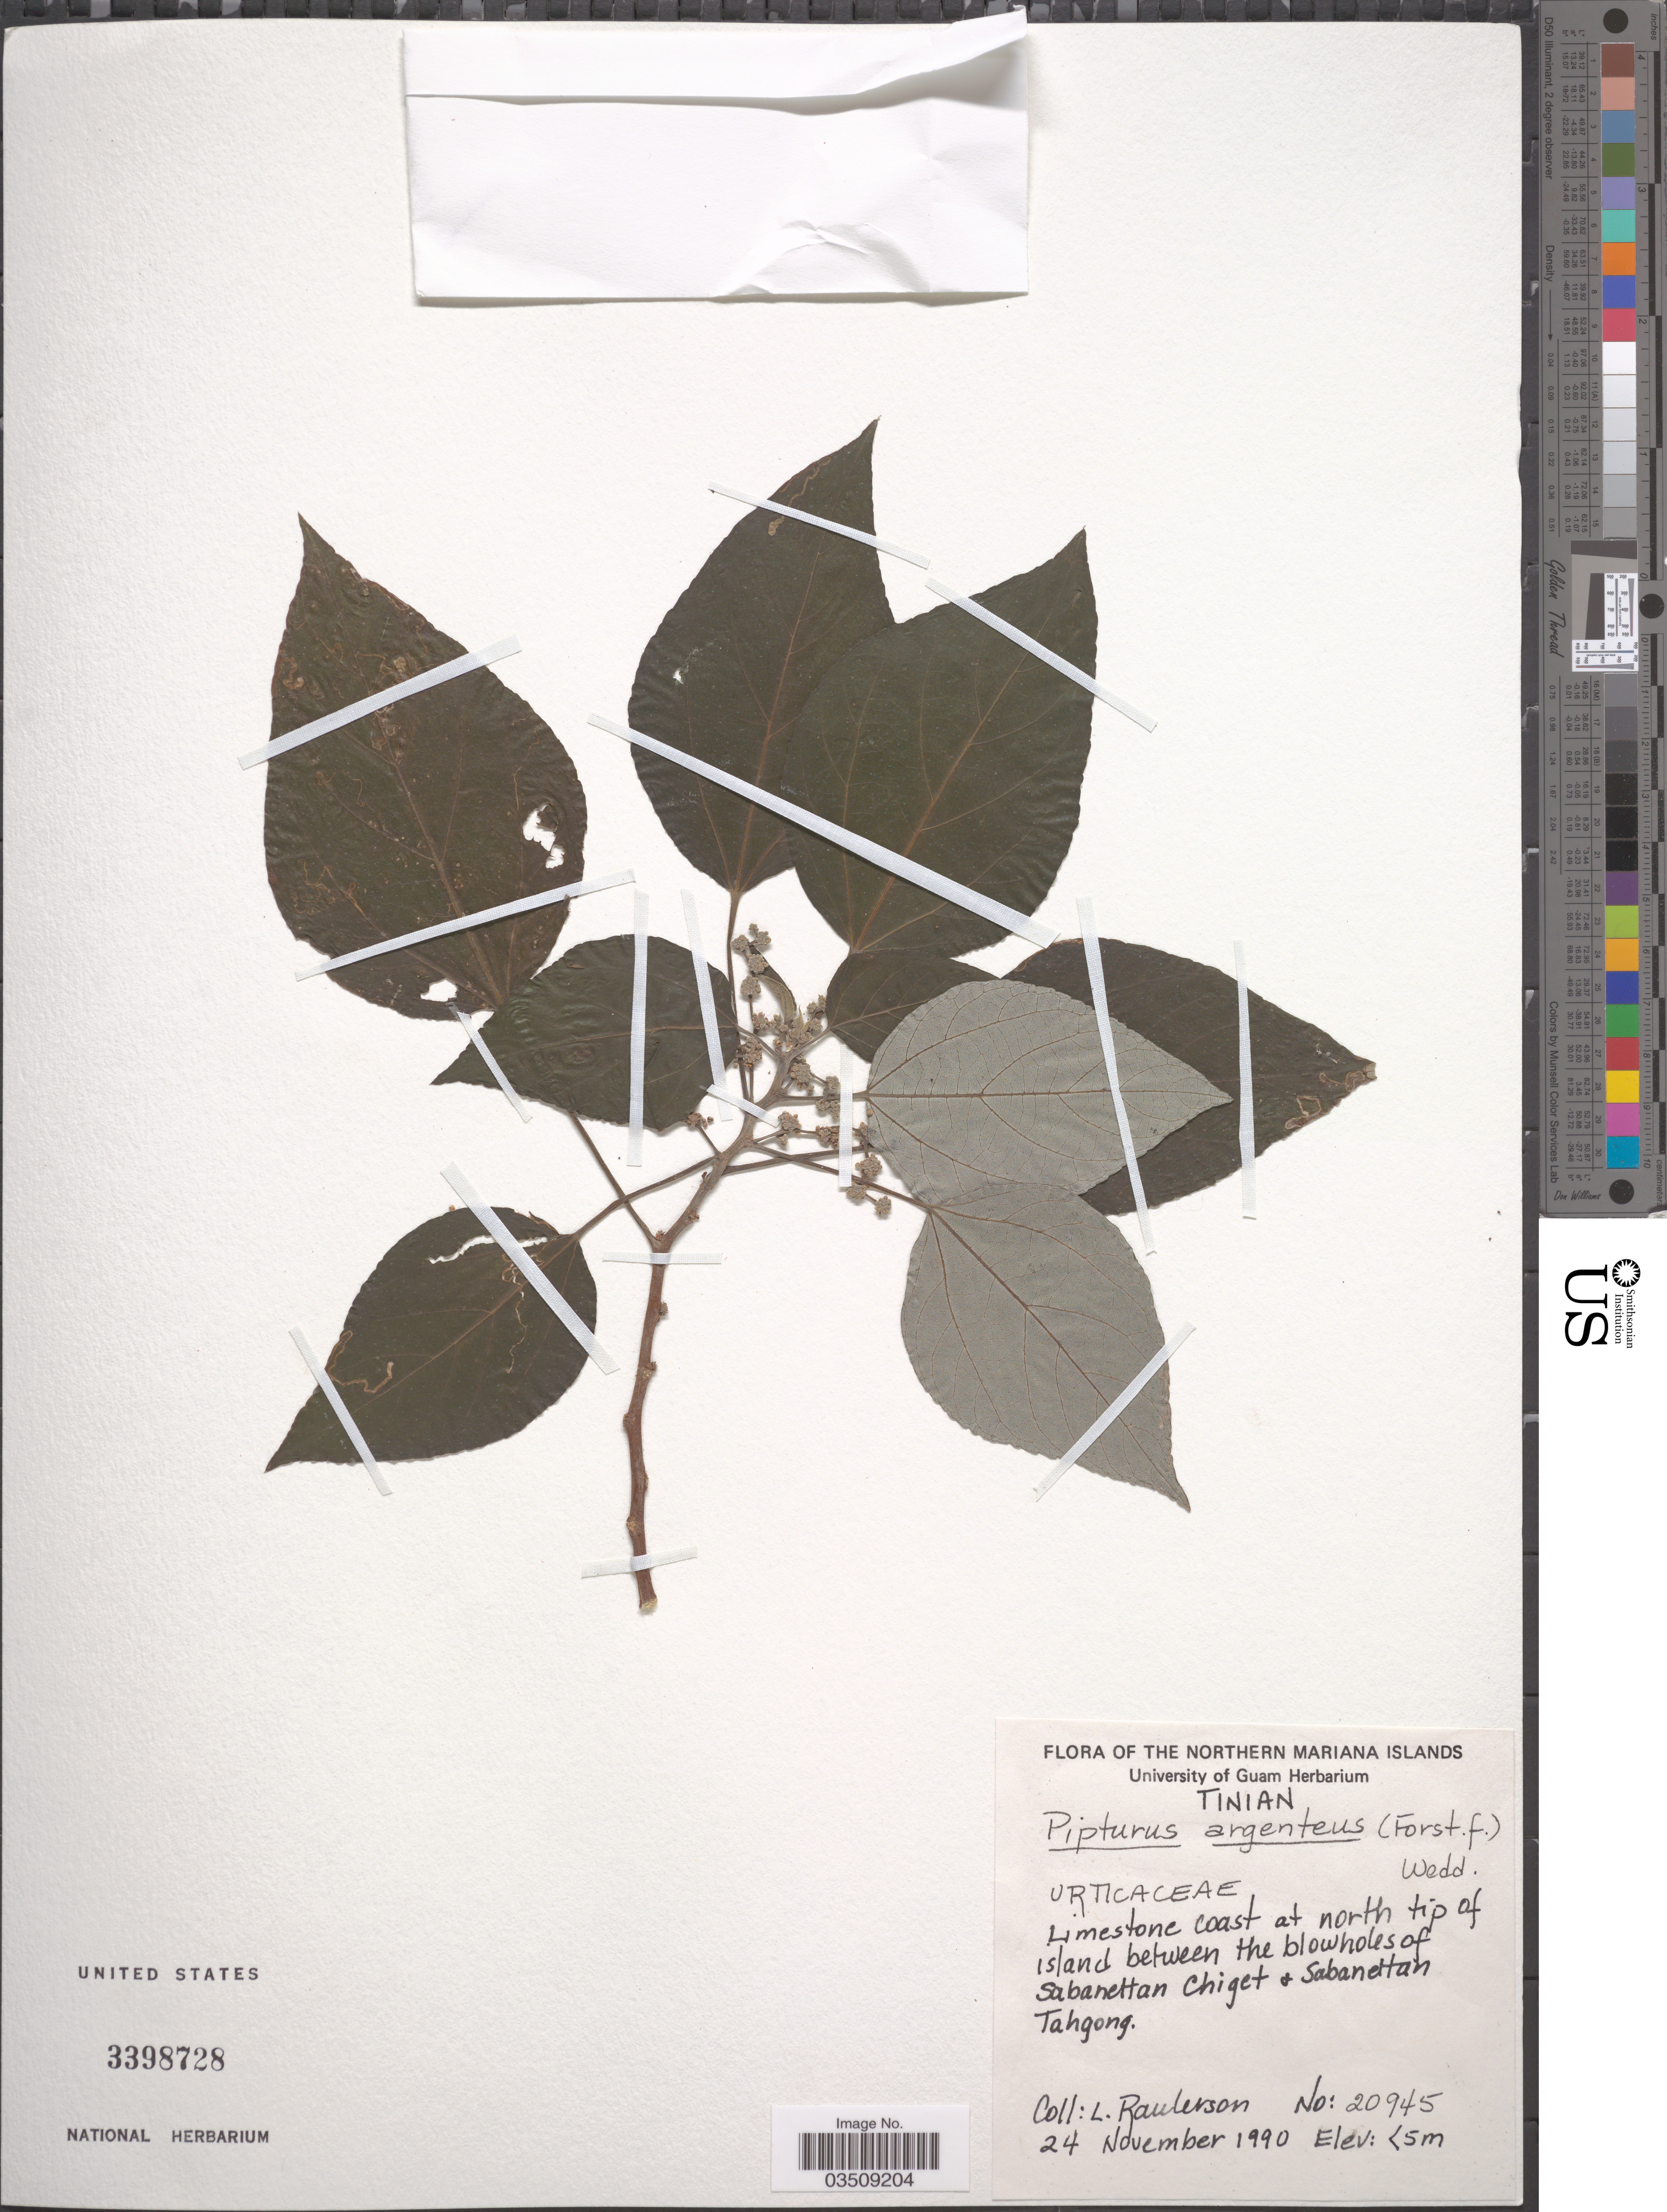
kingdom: Plantae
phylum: Tracheophyta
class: Magnoliopsida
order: Rosales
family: Urticaceae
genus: Pipturus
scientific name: Pipturus argenteus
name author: (G. Forst.) Wedd.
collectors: L. Raulerson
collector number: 20945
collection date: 1990-11-24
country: Northern Mariana Islands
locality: Northern Mariana Islands. Tinian. Limestone coast at north tip of island between the blowholes of Sabanettan Chiget & Sabanettan Tahgong.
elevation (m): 5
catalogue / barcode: US 3398728